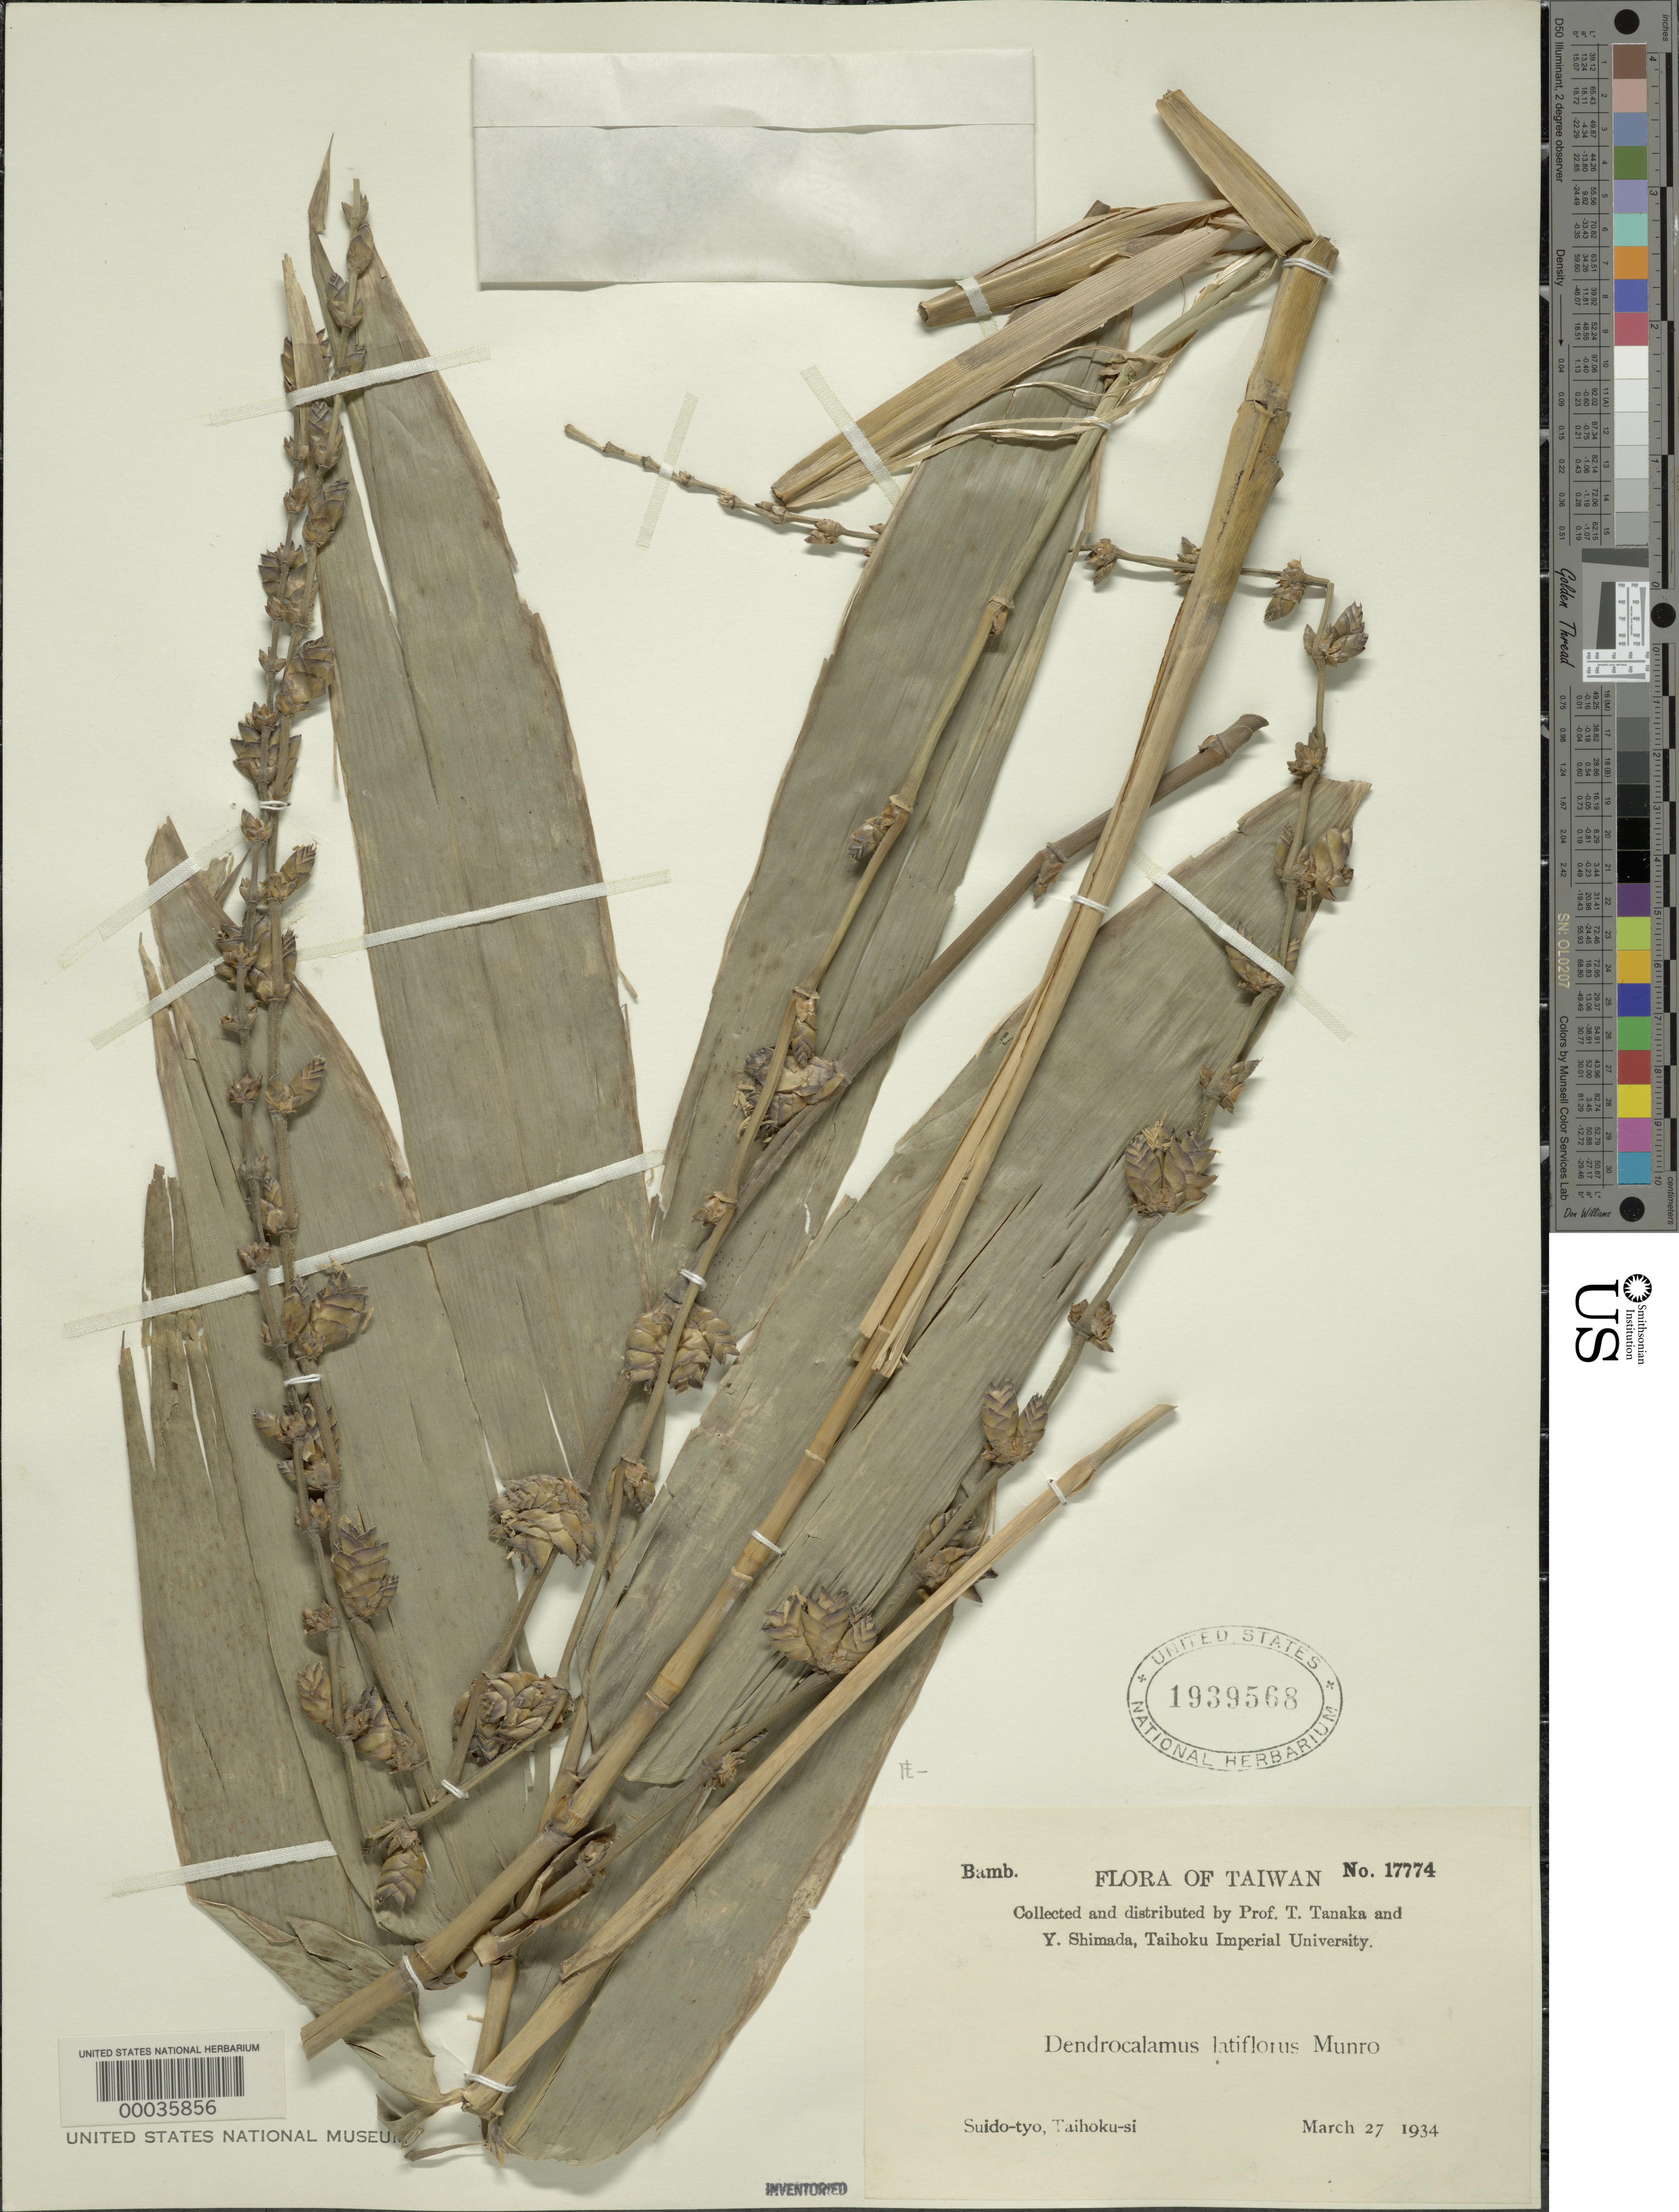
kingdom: Plantae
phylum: Tracheophyta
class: Liliopsida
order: Poales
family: Poaceae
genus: Dendrocalamus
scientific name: Dendrocalamus latiflorus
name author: Munro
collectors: -. Suido T. & -. Taihoku-s.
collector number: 17774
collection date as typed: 27 Mar 1934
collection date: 1934-03-27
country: Taiwan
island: Taiwan [Formosa]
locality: Suido-tyo, taihoku-si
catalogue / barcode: US 1939568